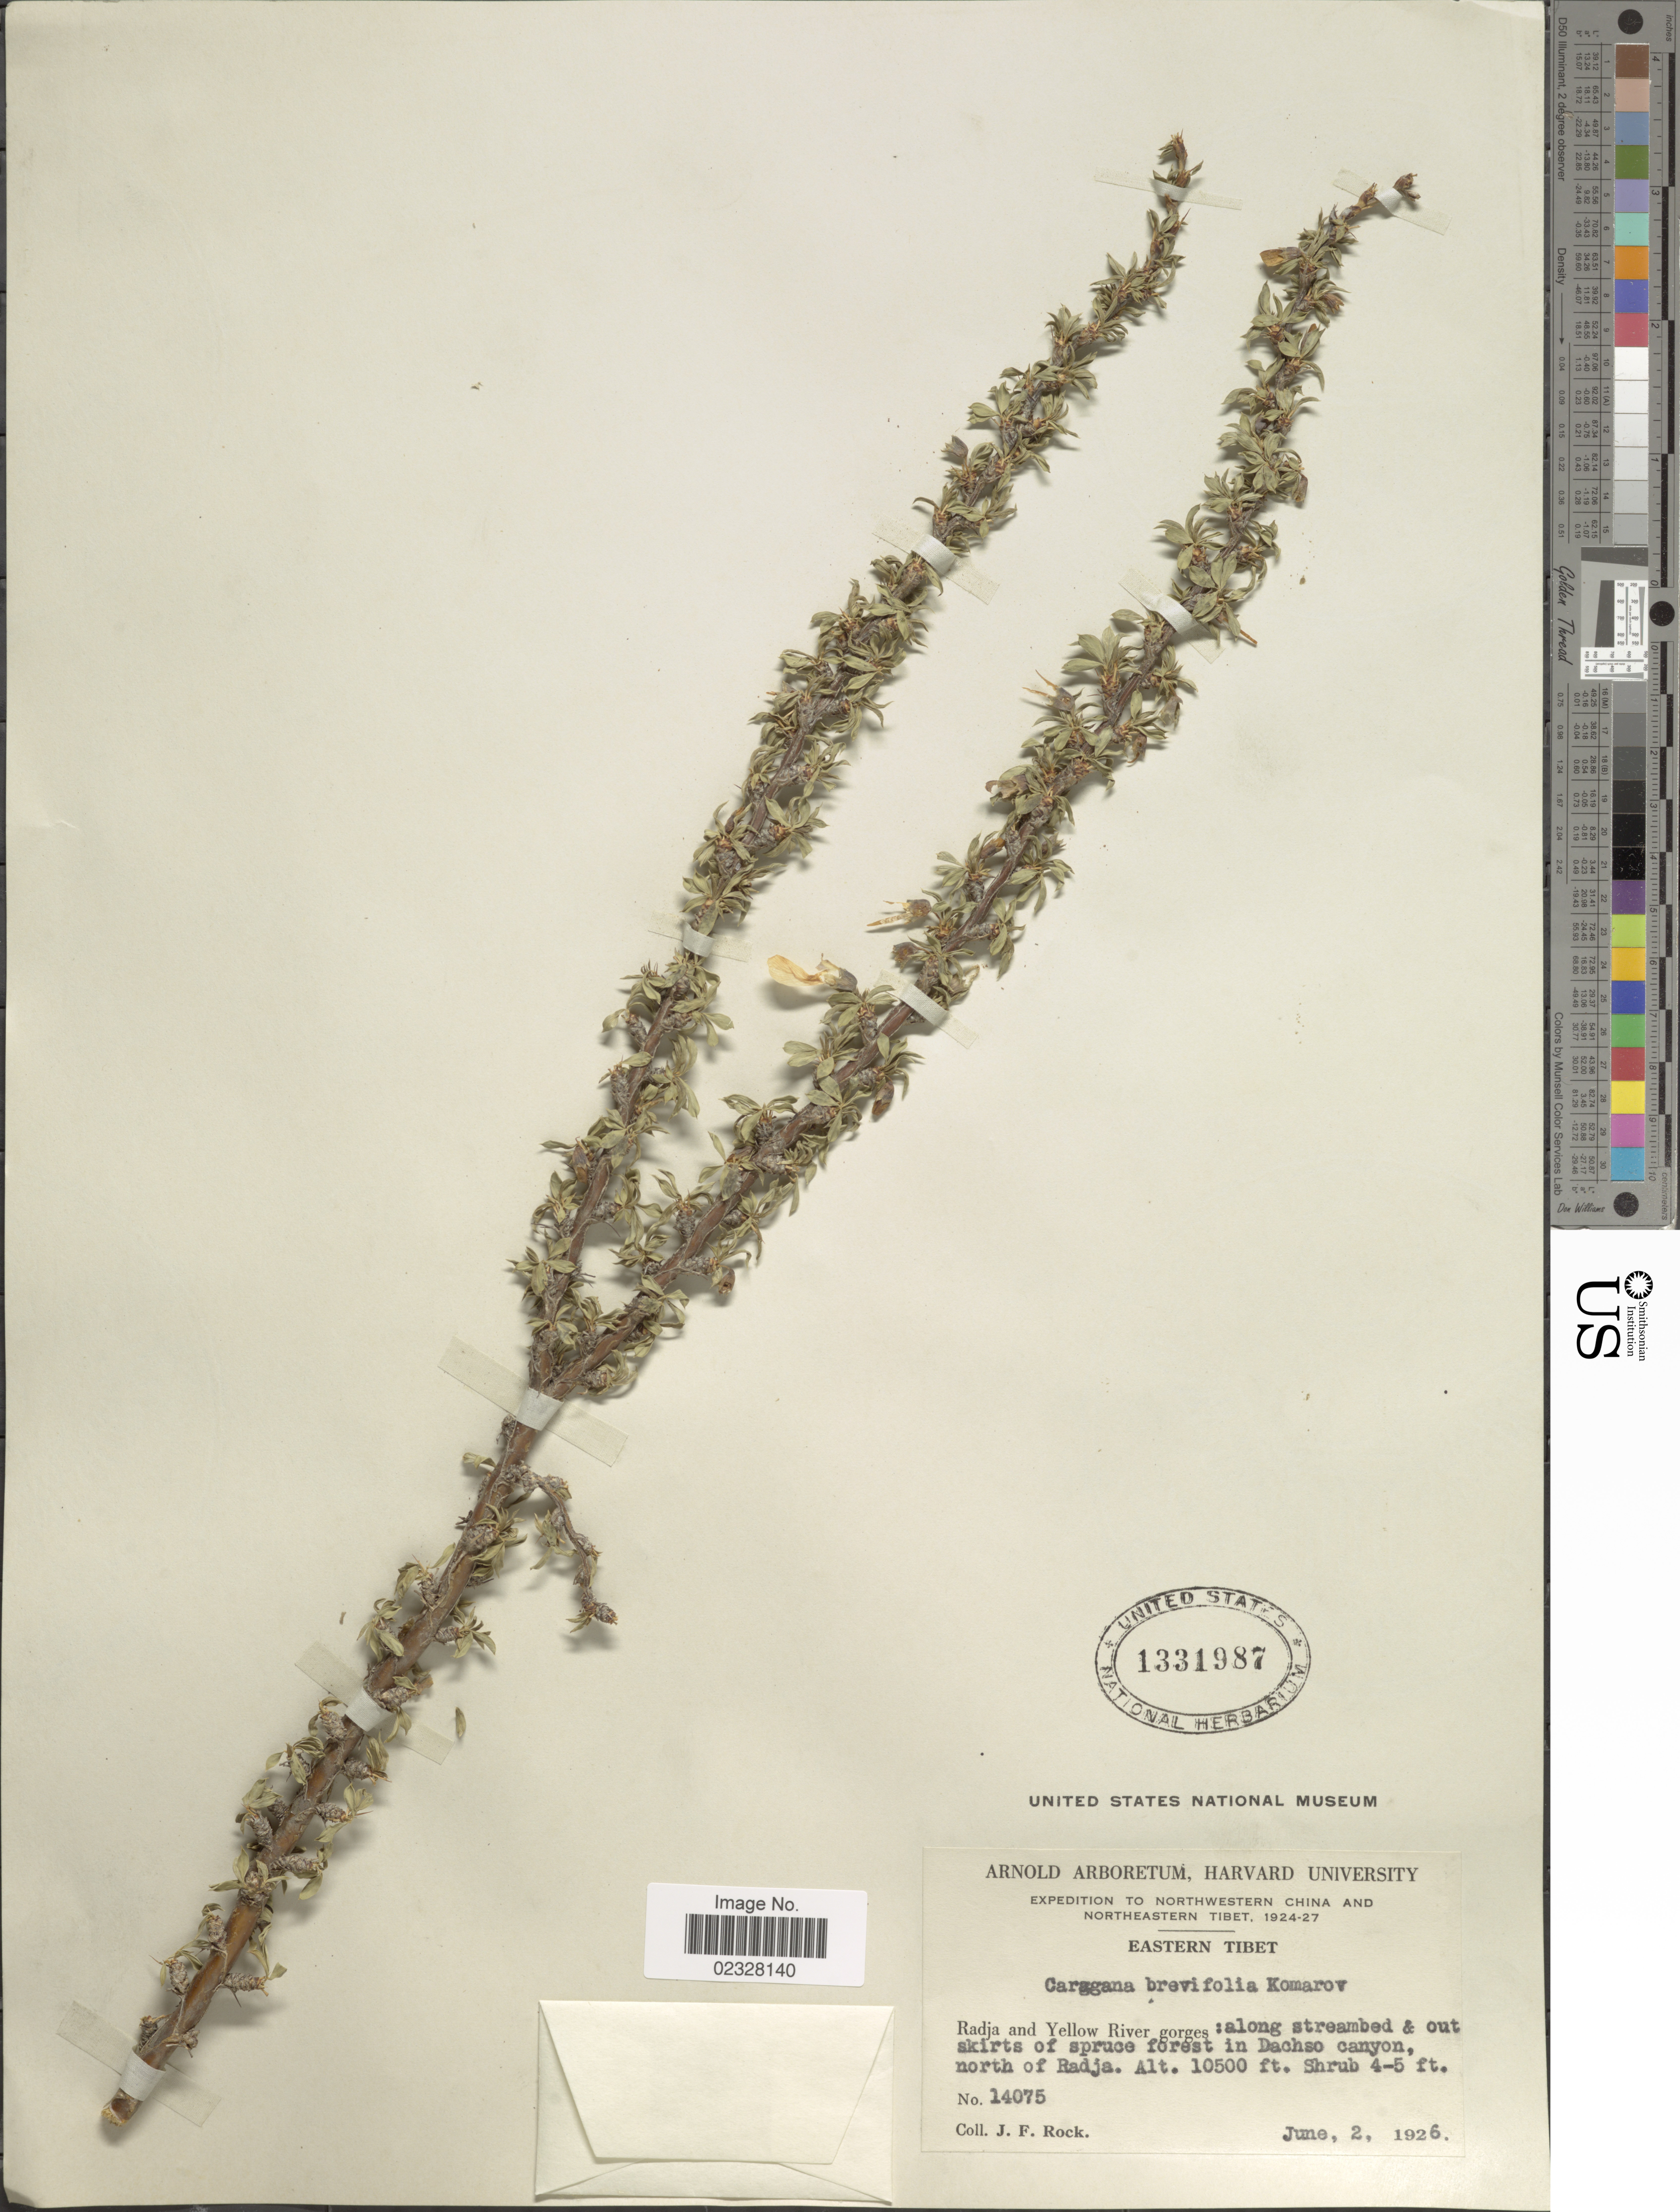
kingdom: Plantae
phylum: Tracheophyta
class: Magnoliopsida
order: Fabales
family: Fabaceae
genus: Caragana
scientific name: Caragana brevifolia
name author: Kom.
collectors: J. Rock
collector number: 14075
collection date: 1926-06-02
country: China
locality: Eastern Tibet. Radja and Yellow River gorges: along streambed & out skirts of spruce forest in Dachso canyon, north of Radja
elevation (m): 3200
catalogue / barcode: US 1331987